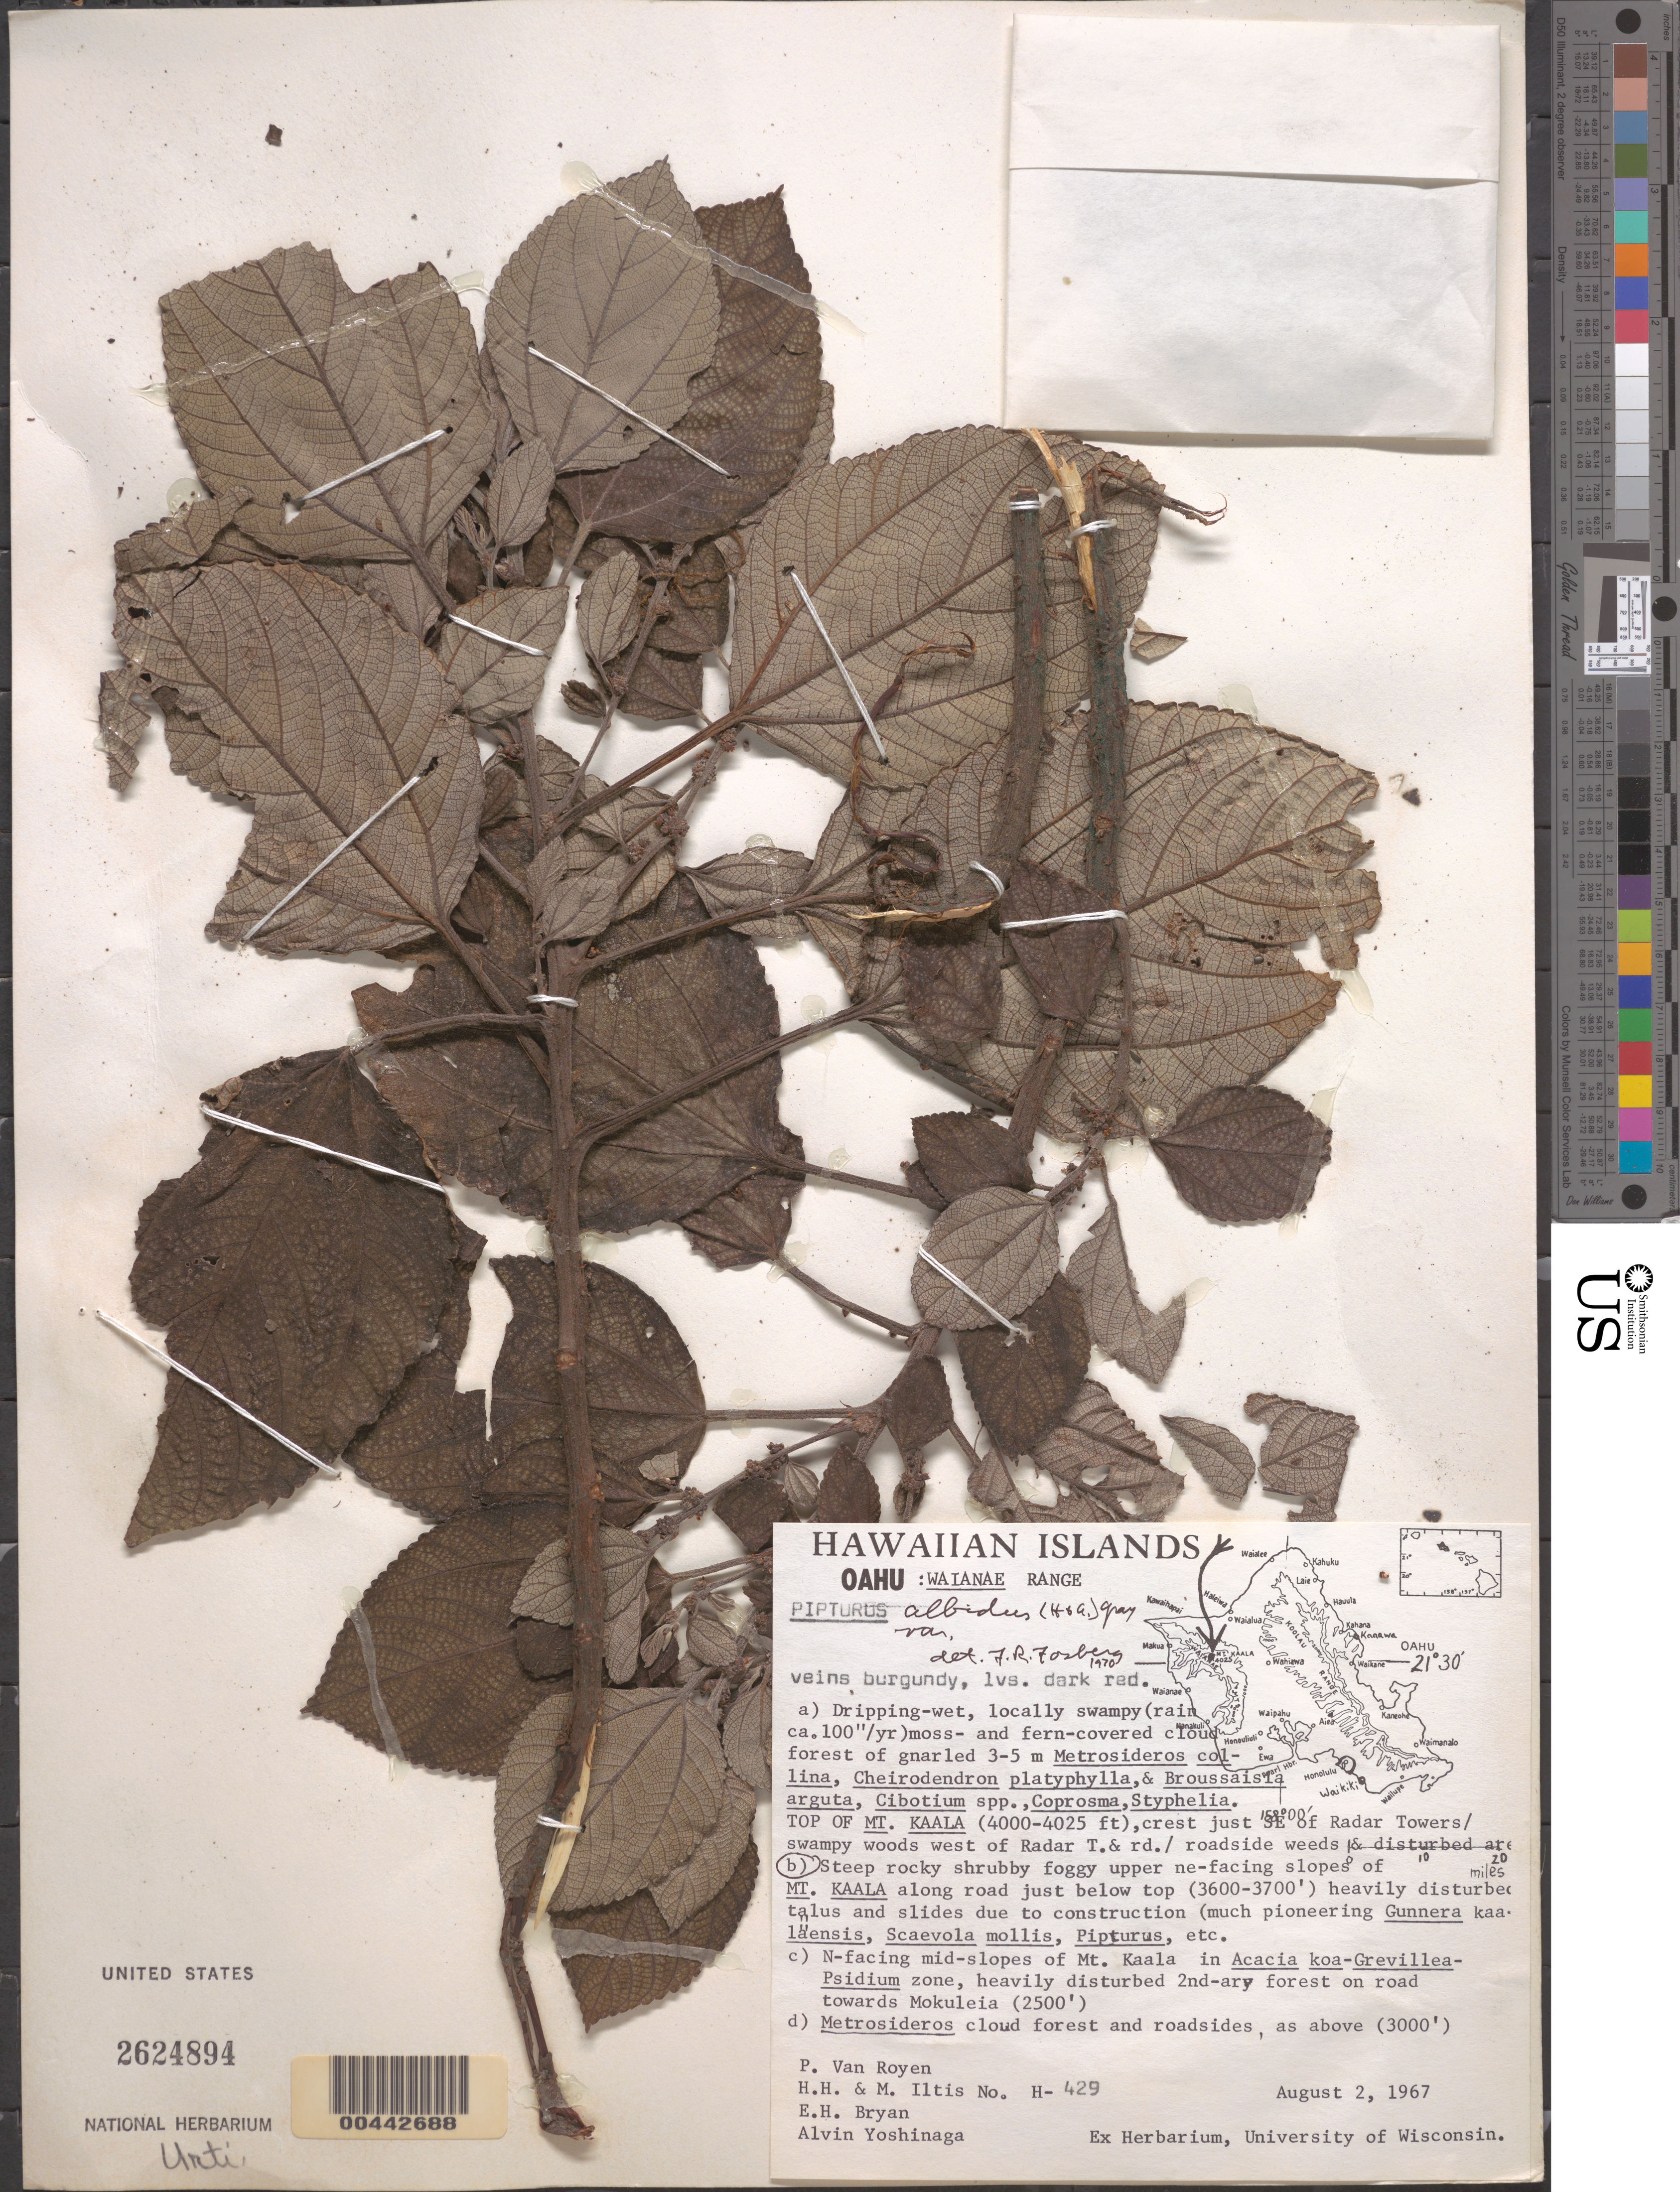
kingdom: Plantae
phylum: Tracheophyta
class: Magnoliopsida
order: Rosales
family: Urticaceae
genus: Pipturus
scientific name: Pipturus albidus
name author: (Hook. & Arn.) A. Gray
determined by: Fosberg, F. R.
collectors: P. van Royen, H. H. Iltis, M. G. Iltis, E. Bryan & A. Yoshinaga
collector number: H-429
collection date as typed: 2 Aug 1967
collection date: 1967-08-02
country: United States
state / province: Hawaii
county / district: Honolulu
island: Oahu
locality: Waianae Range, upper NE facing slopes of Mt Kaala along road just below top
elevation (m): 3600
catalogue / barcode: US 2624894